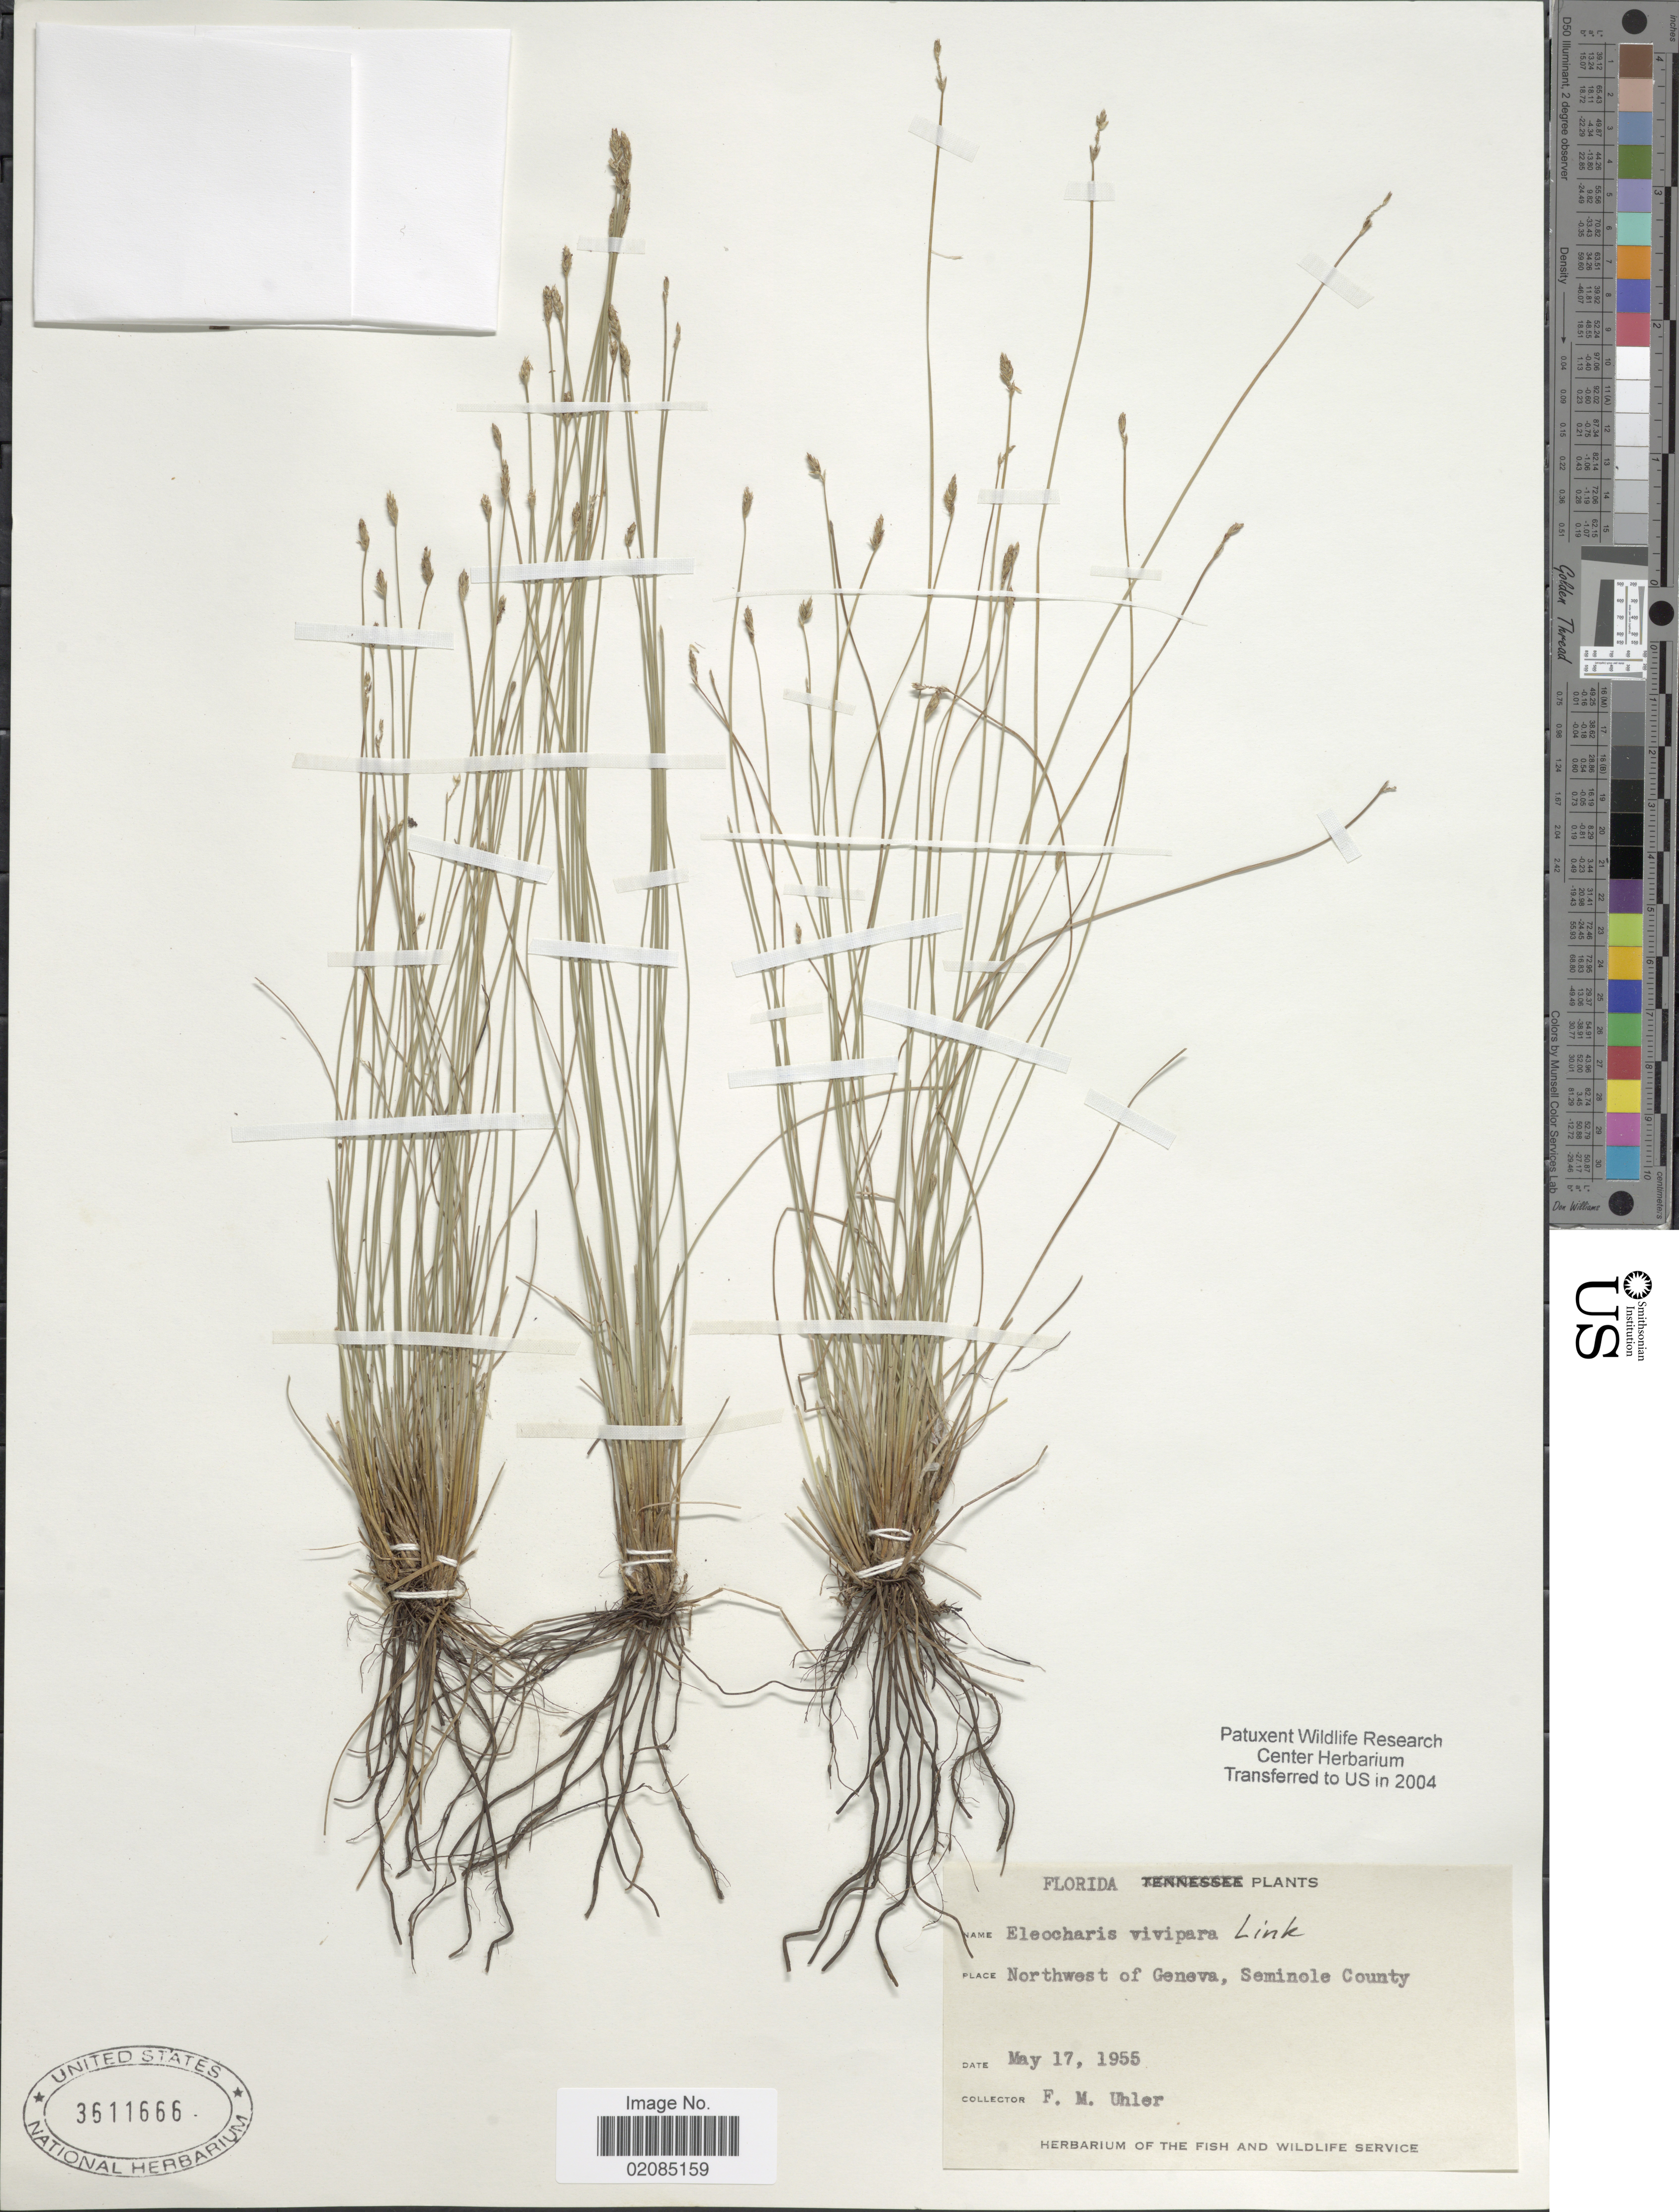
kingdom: Plantae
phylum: Tracheophyta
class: Liliopsida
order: Poales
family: Cyperaceae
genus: Eleocharis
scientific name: Eleocharis vivipara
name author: Link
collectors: F. M. Uhler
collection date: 1955-05-17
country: United States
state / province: Florida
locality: Northwest of Geneva, Seminole County.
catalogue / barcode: US 3611666